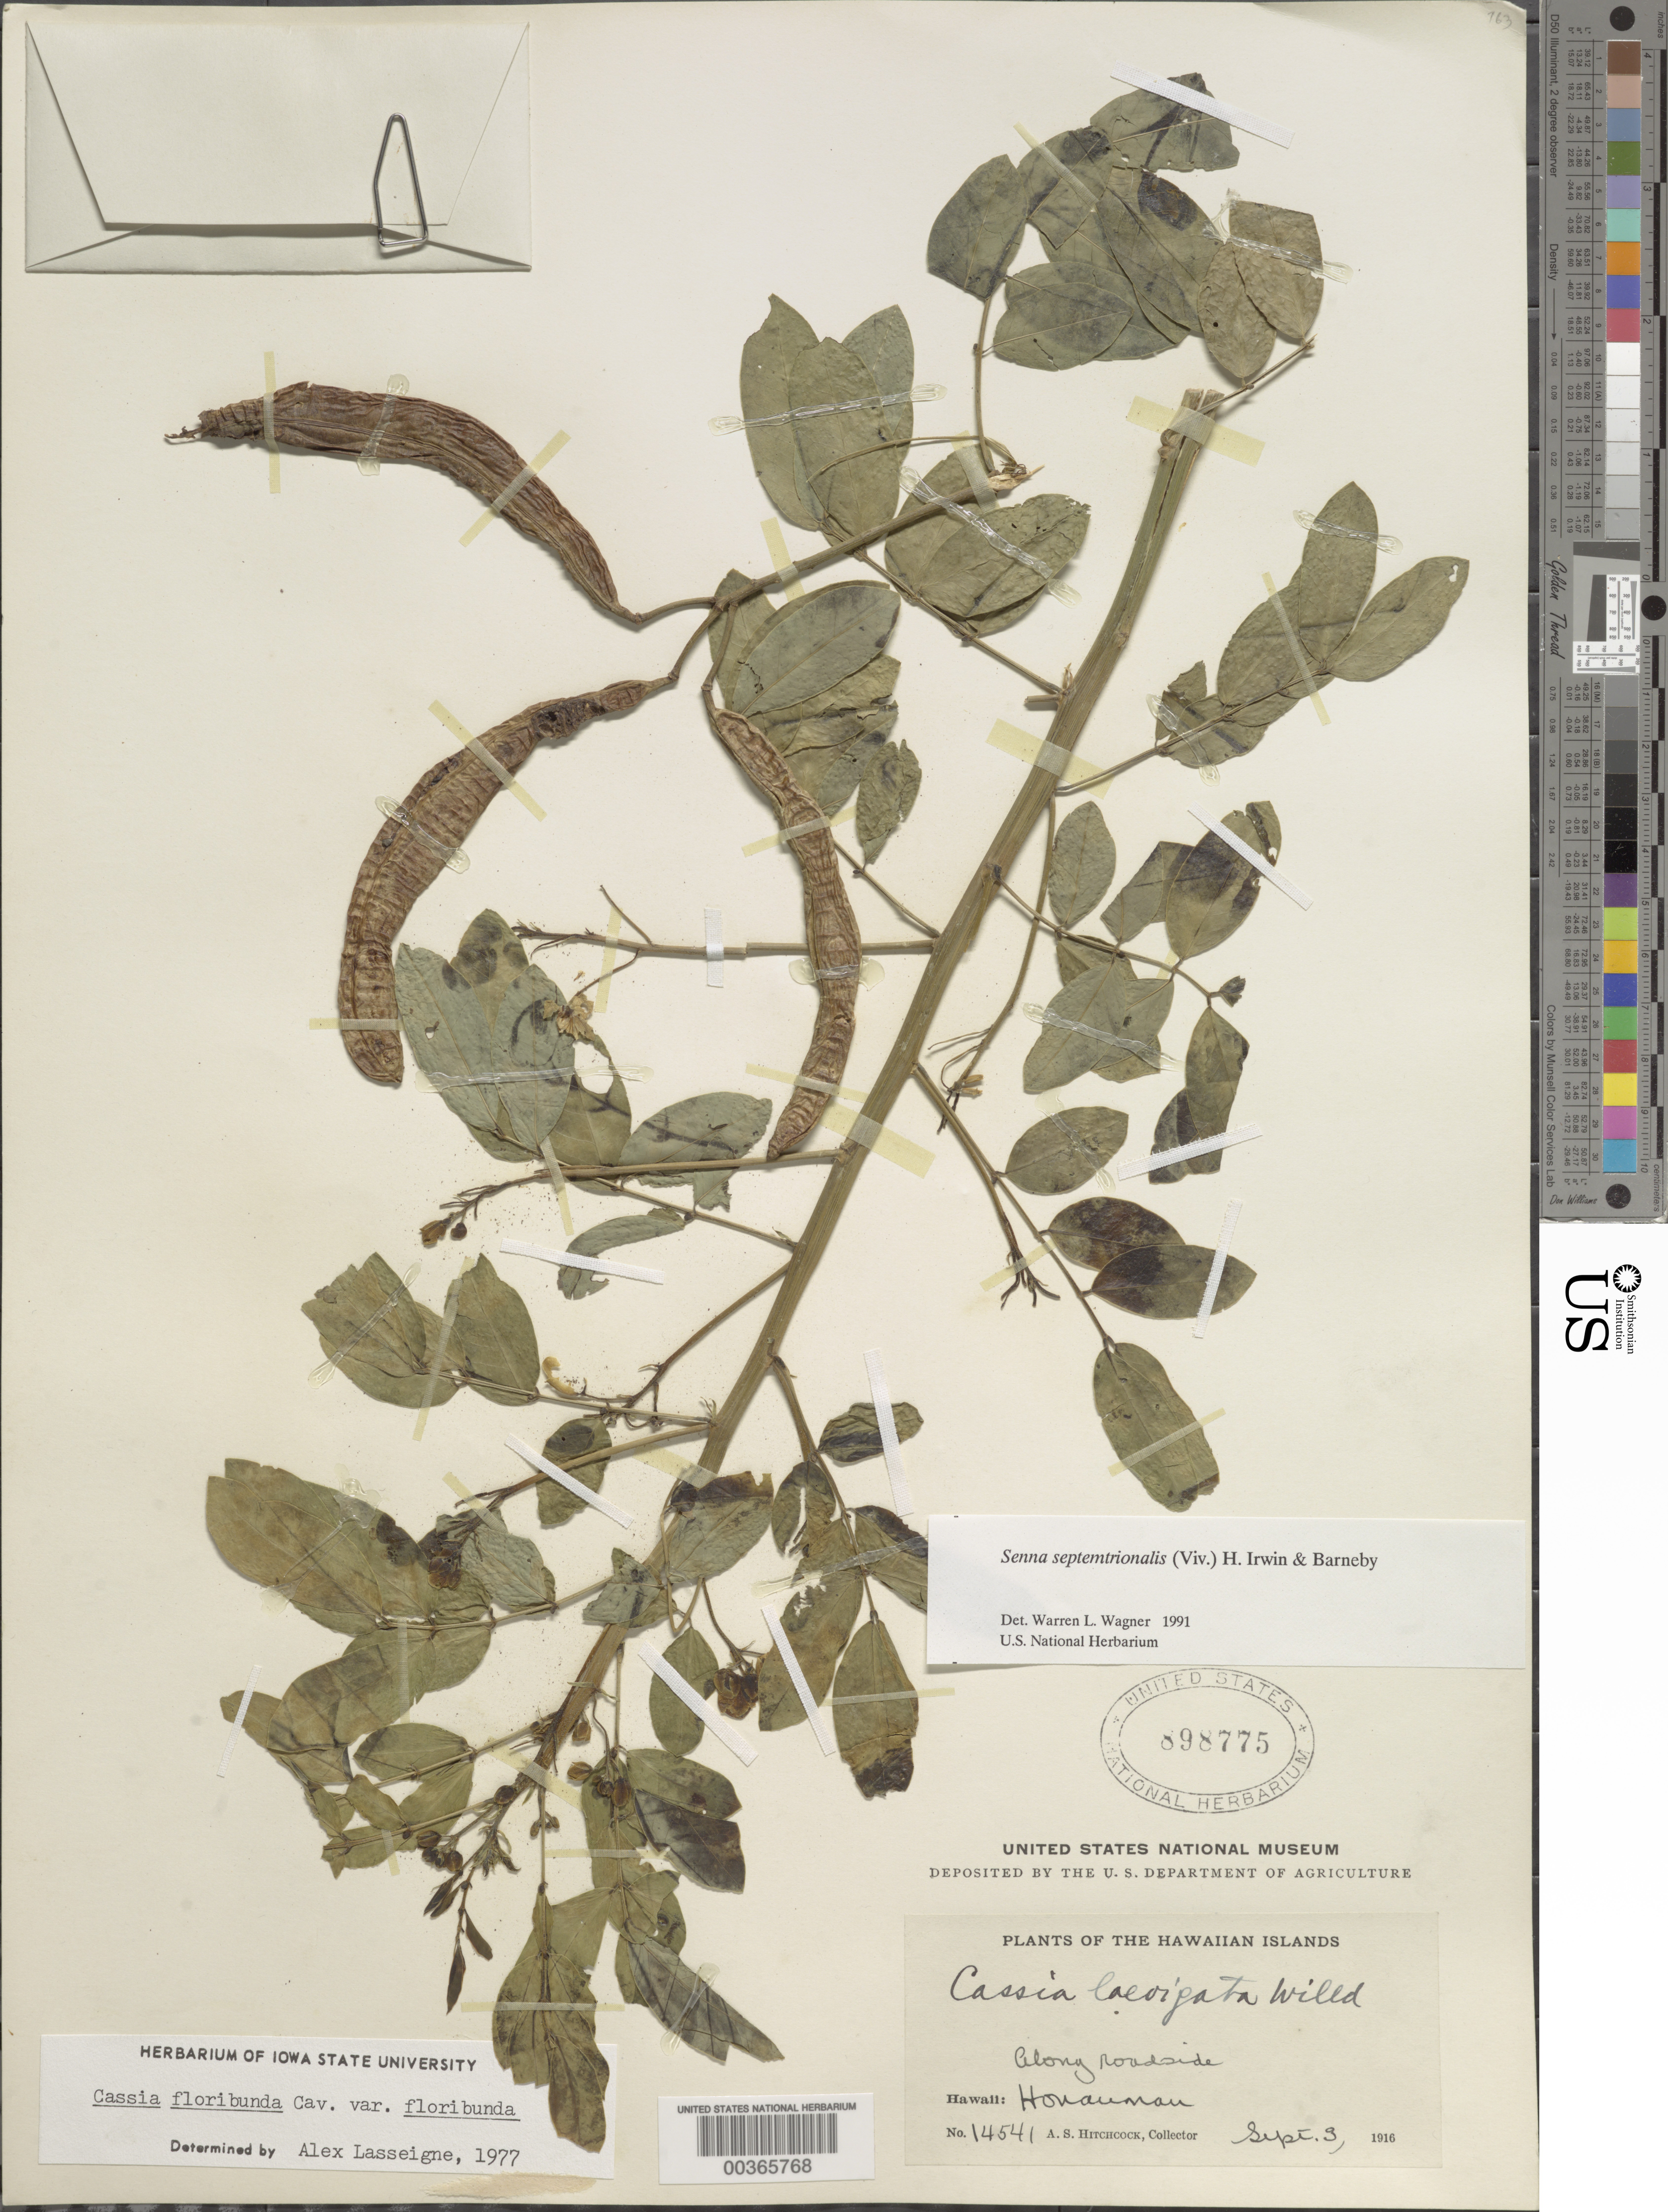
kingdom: Plantae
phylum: Tracheophyta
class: Magnoliopsida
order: Fabales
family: Fabaceae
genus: Senna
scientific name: Senna septemtrionalis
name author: (Viv.) H.S. Irwin & Barneby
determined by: Wagner, W. L., (BOT), Smithsonian Institution - National Museum of Natural History (UNITED STATES)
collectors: A. S. Hitchcock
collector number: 14541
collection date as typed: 03 Sep 1916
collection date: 1916-09-03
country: United States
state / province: Hawaii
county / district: Hawaii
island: Hawaii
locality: Honaumau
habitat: Along roadside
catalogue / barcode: US 898775